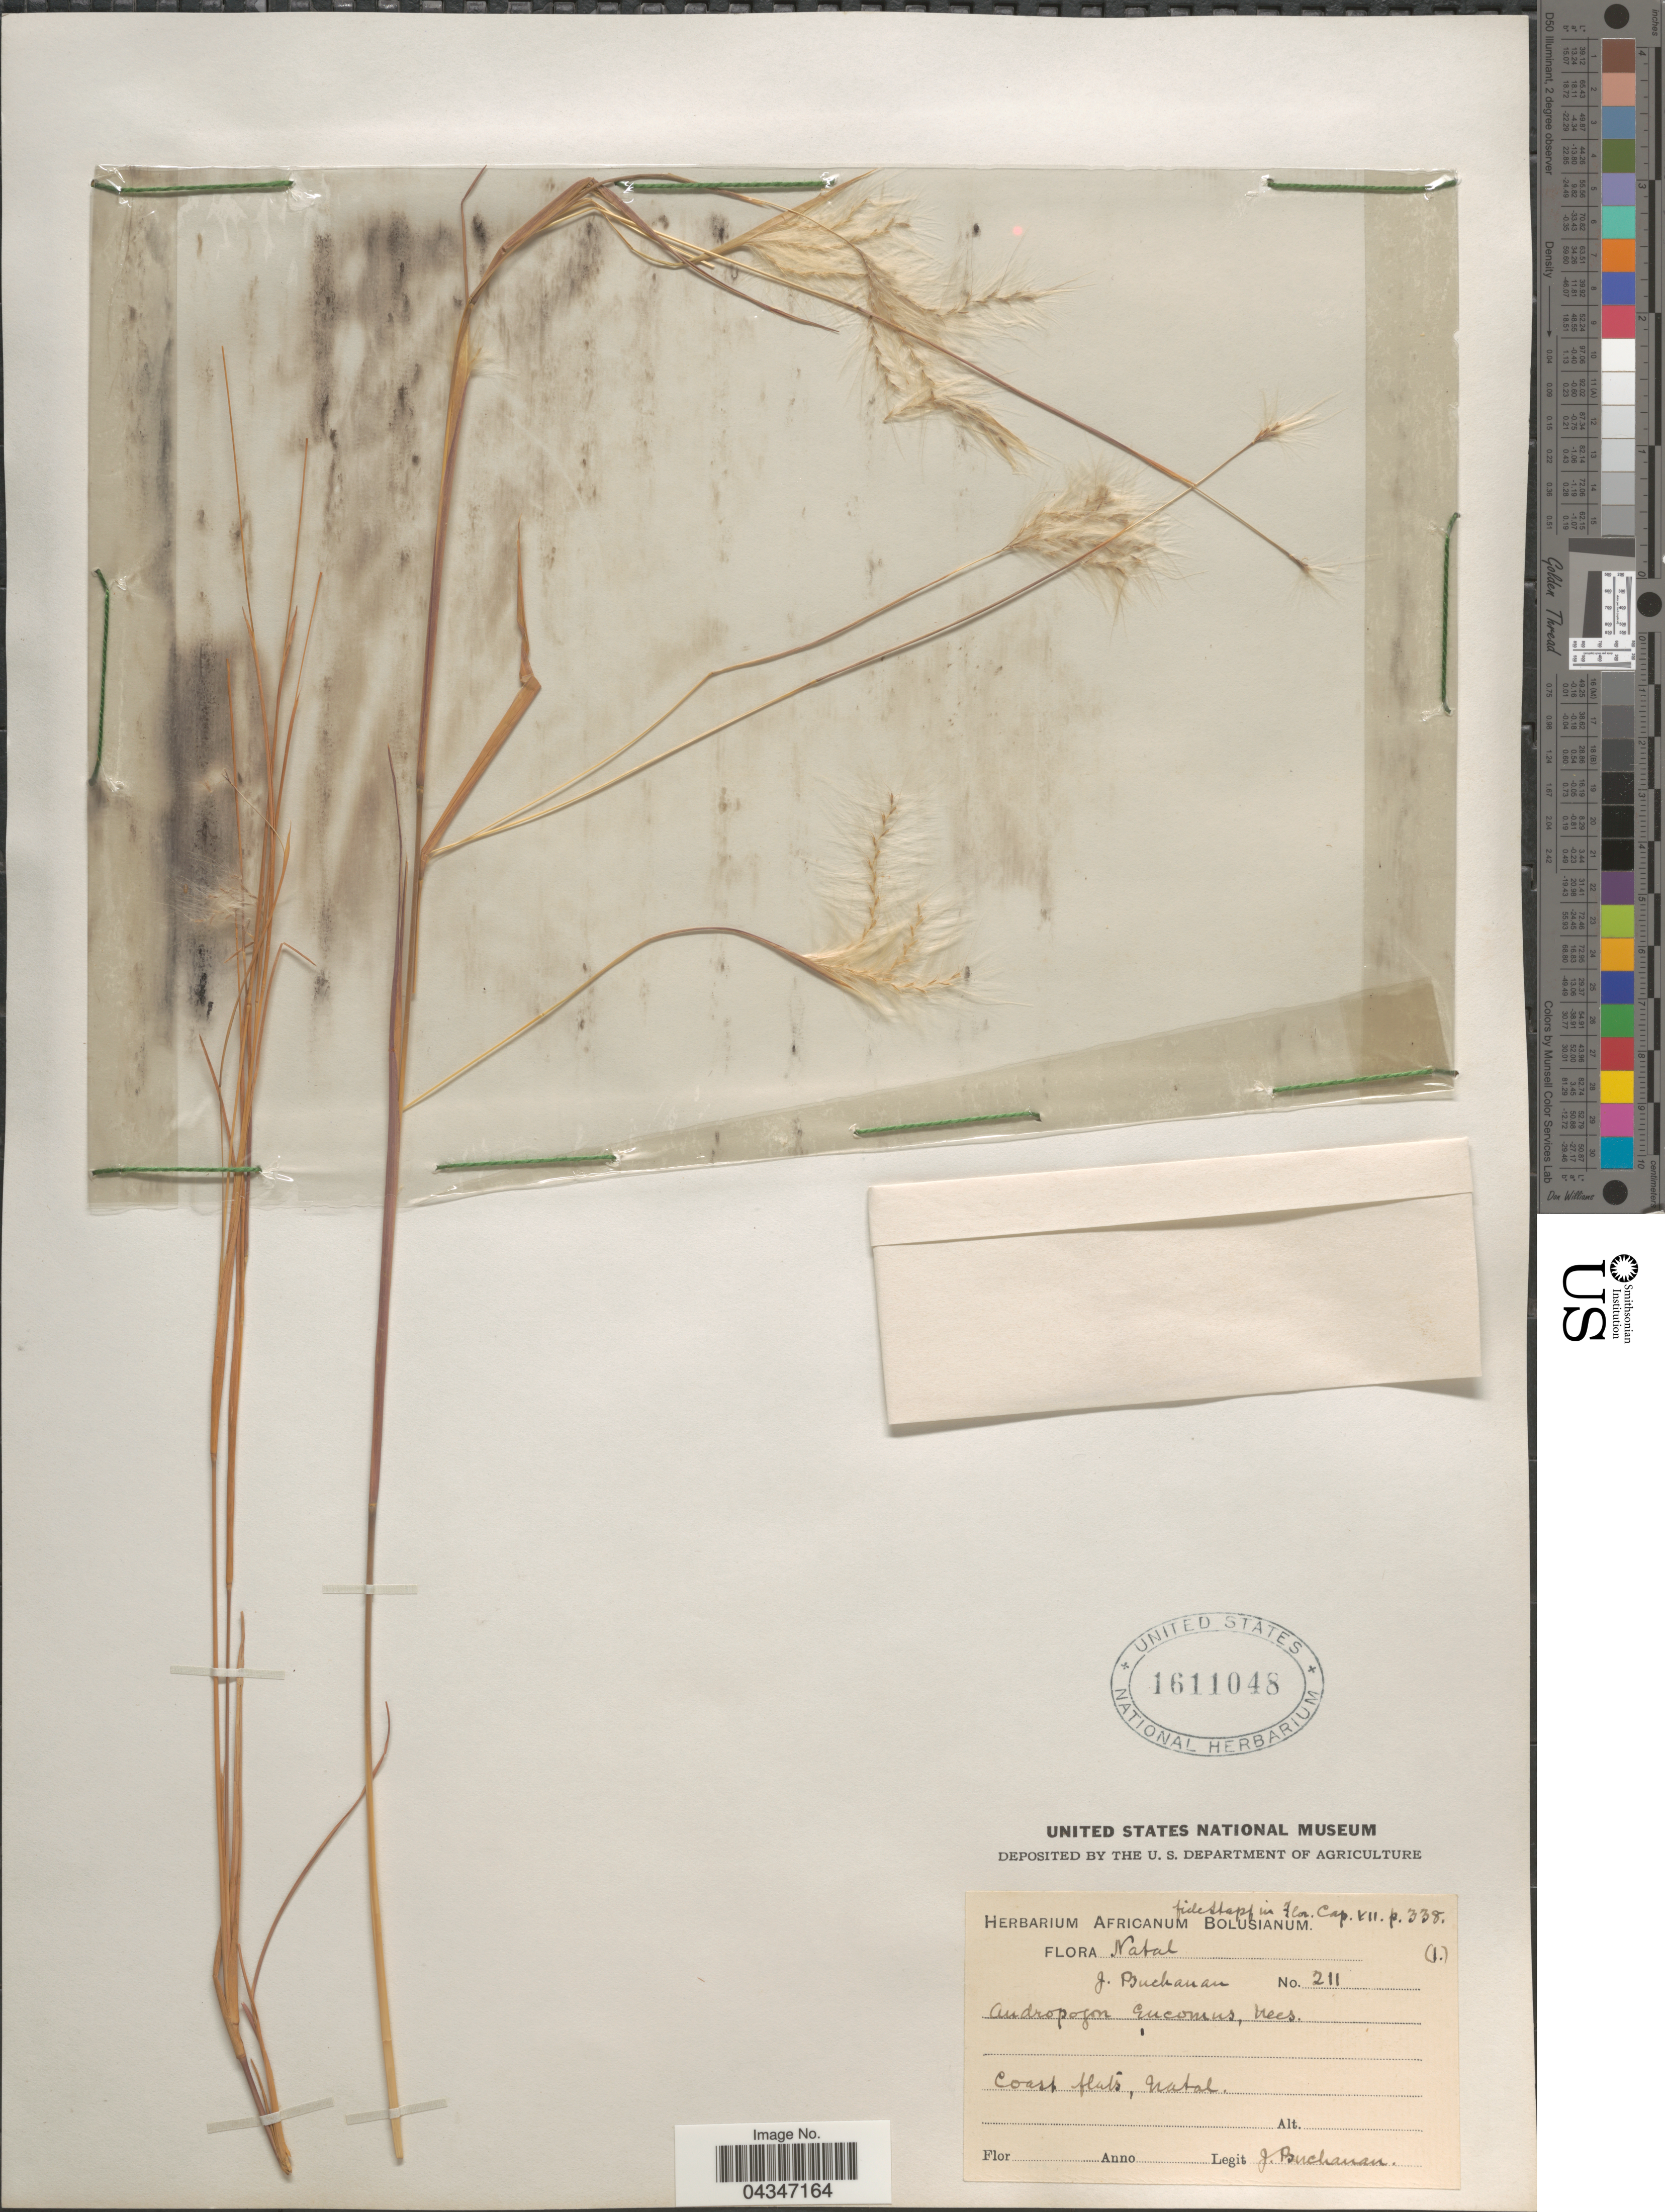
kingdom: Plantae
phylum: Tracheophyta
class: Liliopsida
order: Poales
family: Poaceae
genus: Andropogon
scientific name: Andropogon eucomus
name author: Nees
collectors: J. Buchanan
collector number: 211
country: South Africa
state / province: KwaZulu-Natal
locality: Coast flats, Natal.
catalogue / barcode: US 1611048